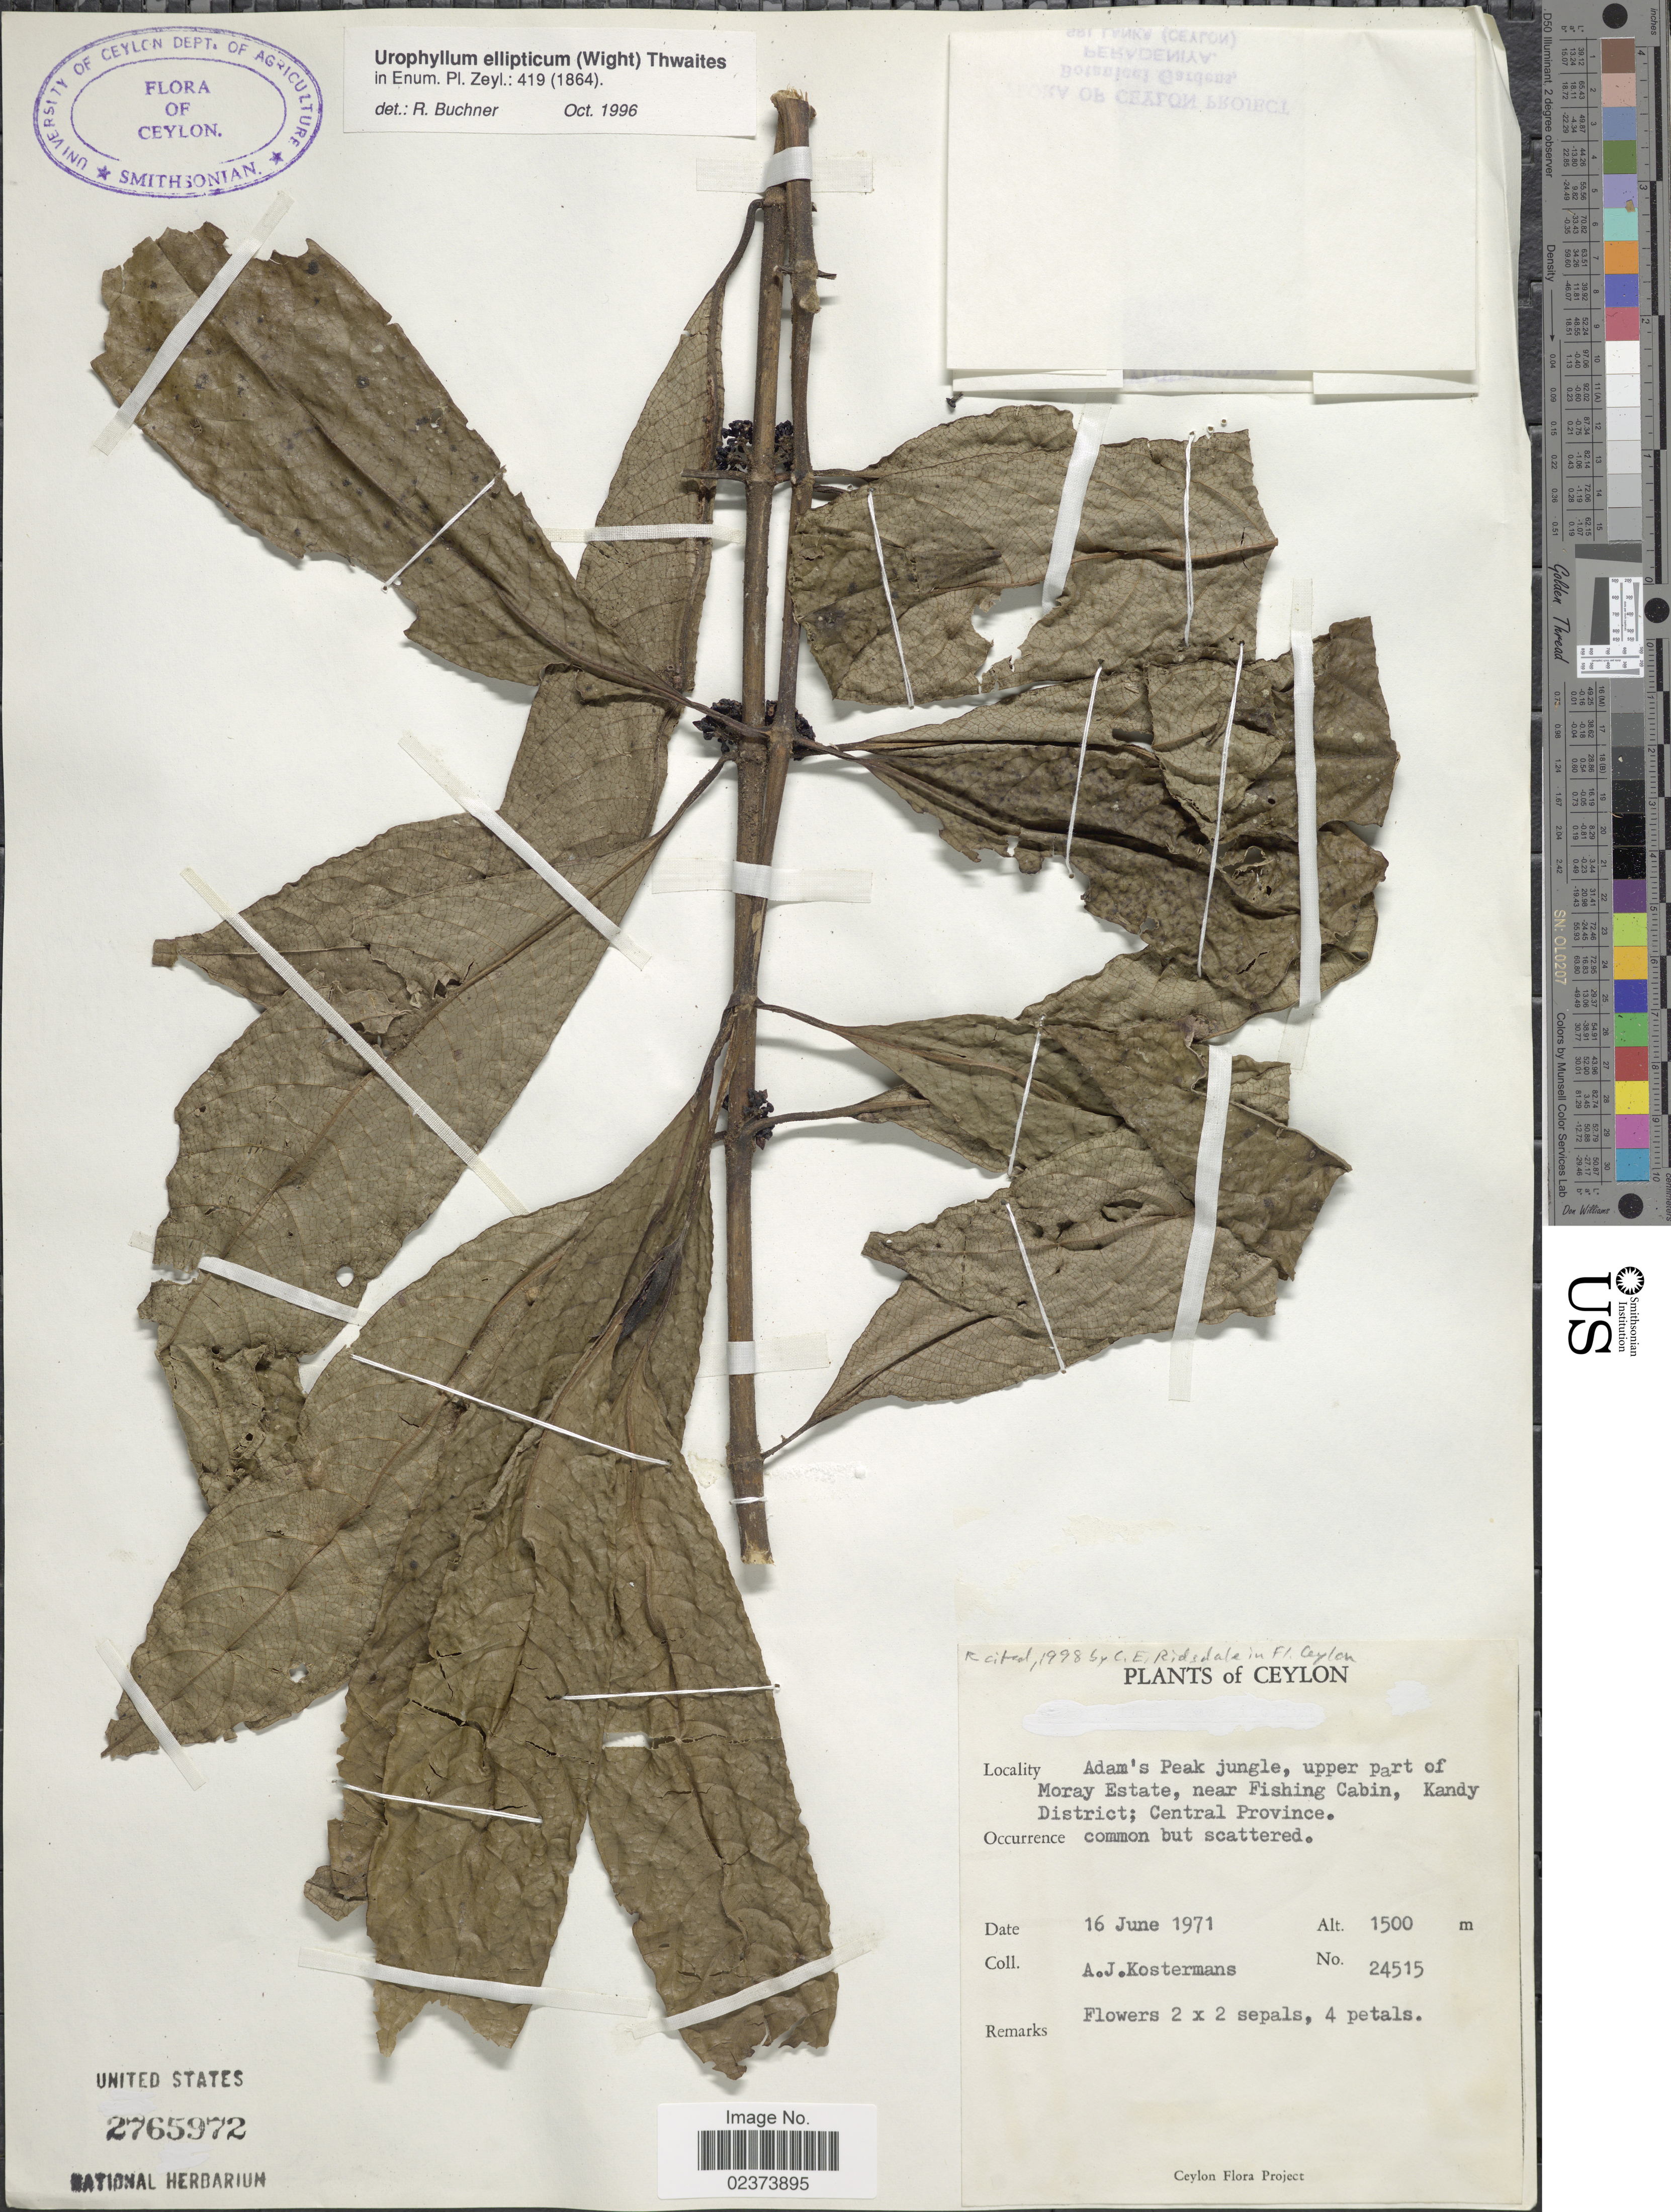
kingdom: Plantae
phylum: Tracheophyta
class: Magnoliopsida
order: Gentianales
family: Rubiaceae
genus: Urophyllum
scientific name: Urophyllum ellipticum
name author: (Wight) Thwaites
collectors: A. J. G. Kostermans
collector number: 24515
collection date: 1971-06-16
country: Sri Lanka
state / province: Central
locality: Adam's Peak jungle, upper part of Moray Estate, near Fishing Cabin, Kandy District, Central Province, Ceylon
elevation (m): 1500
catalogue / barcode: US 2765972